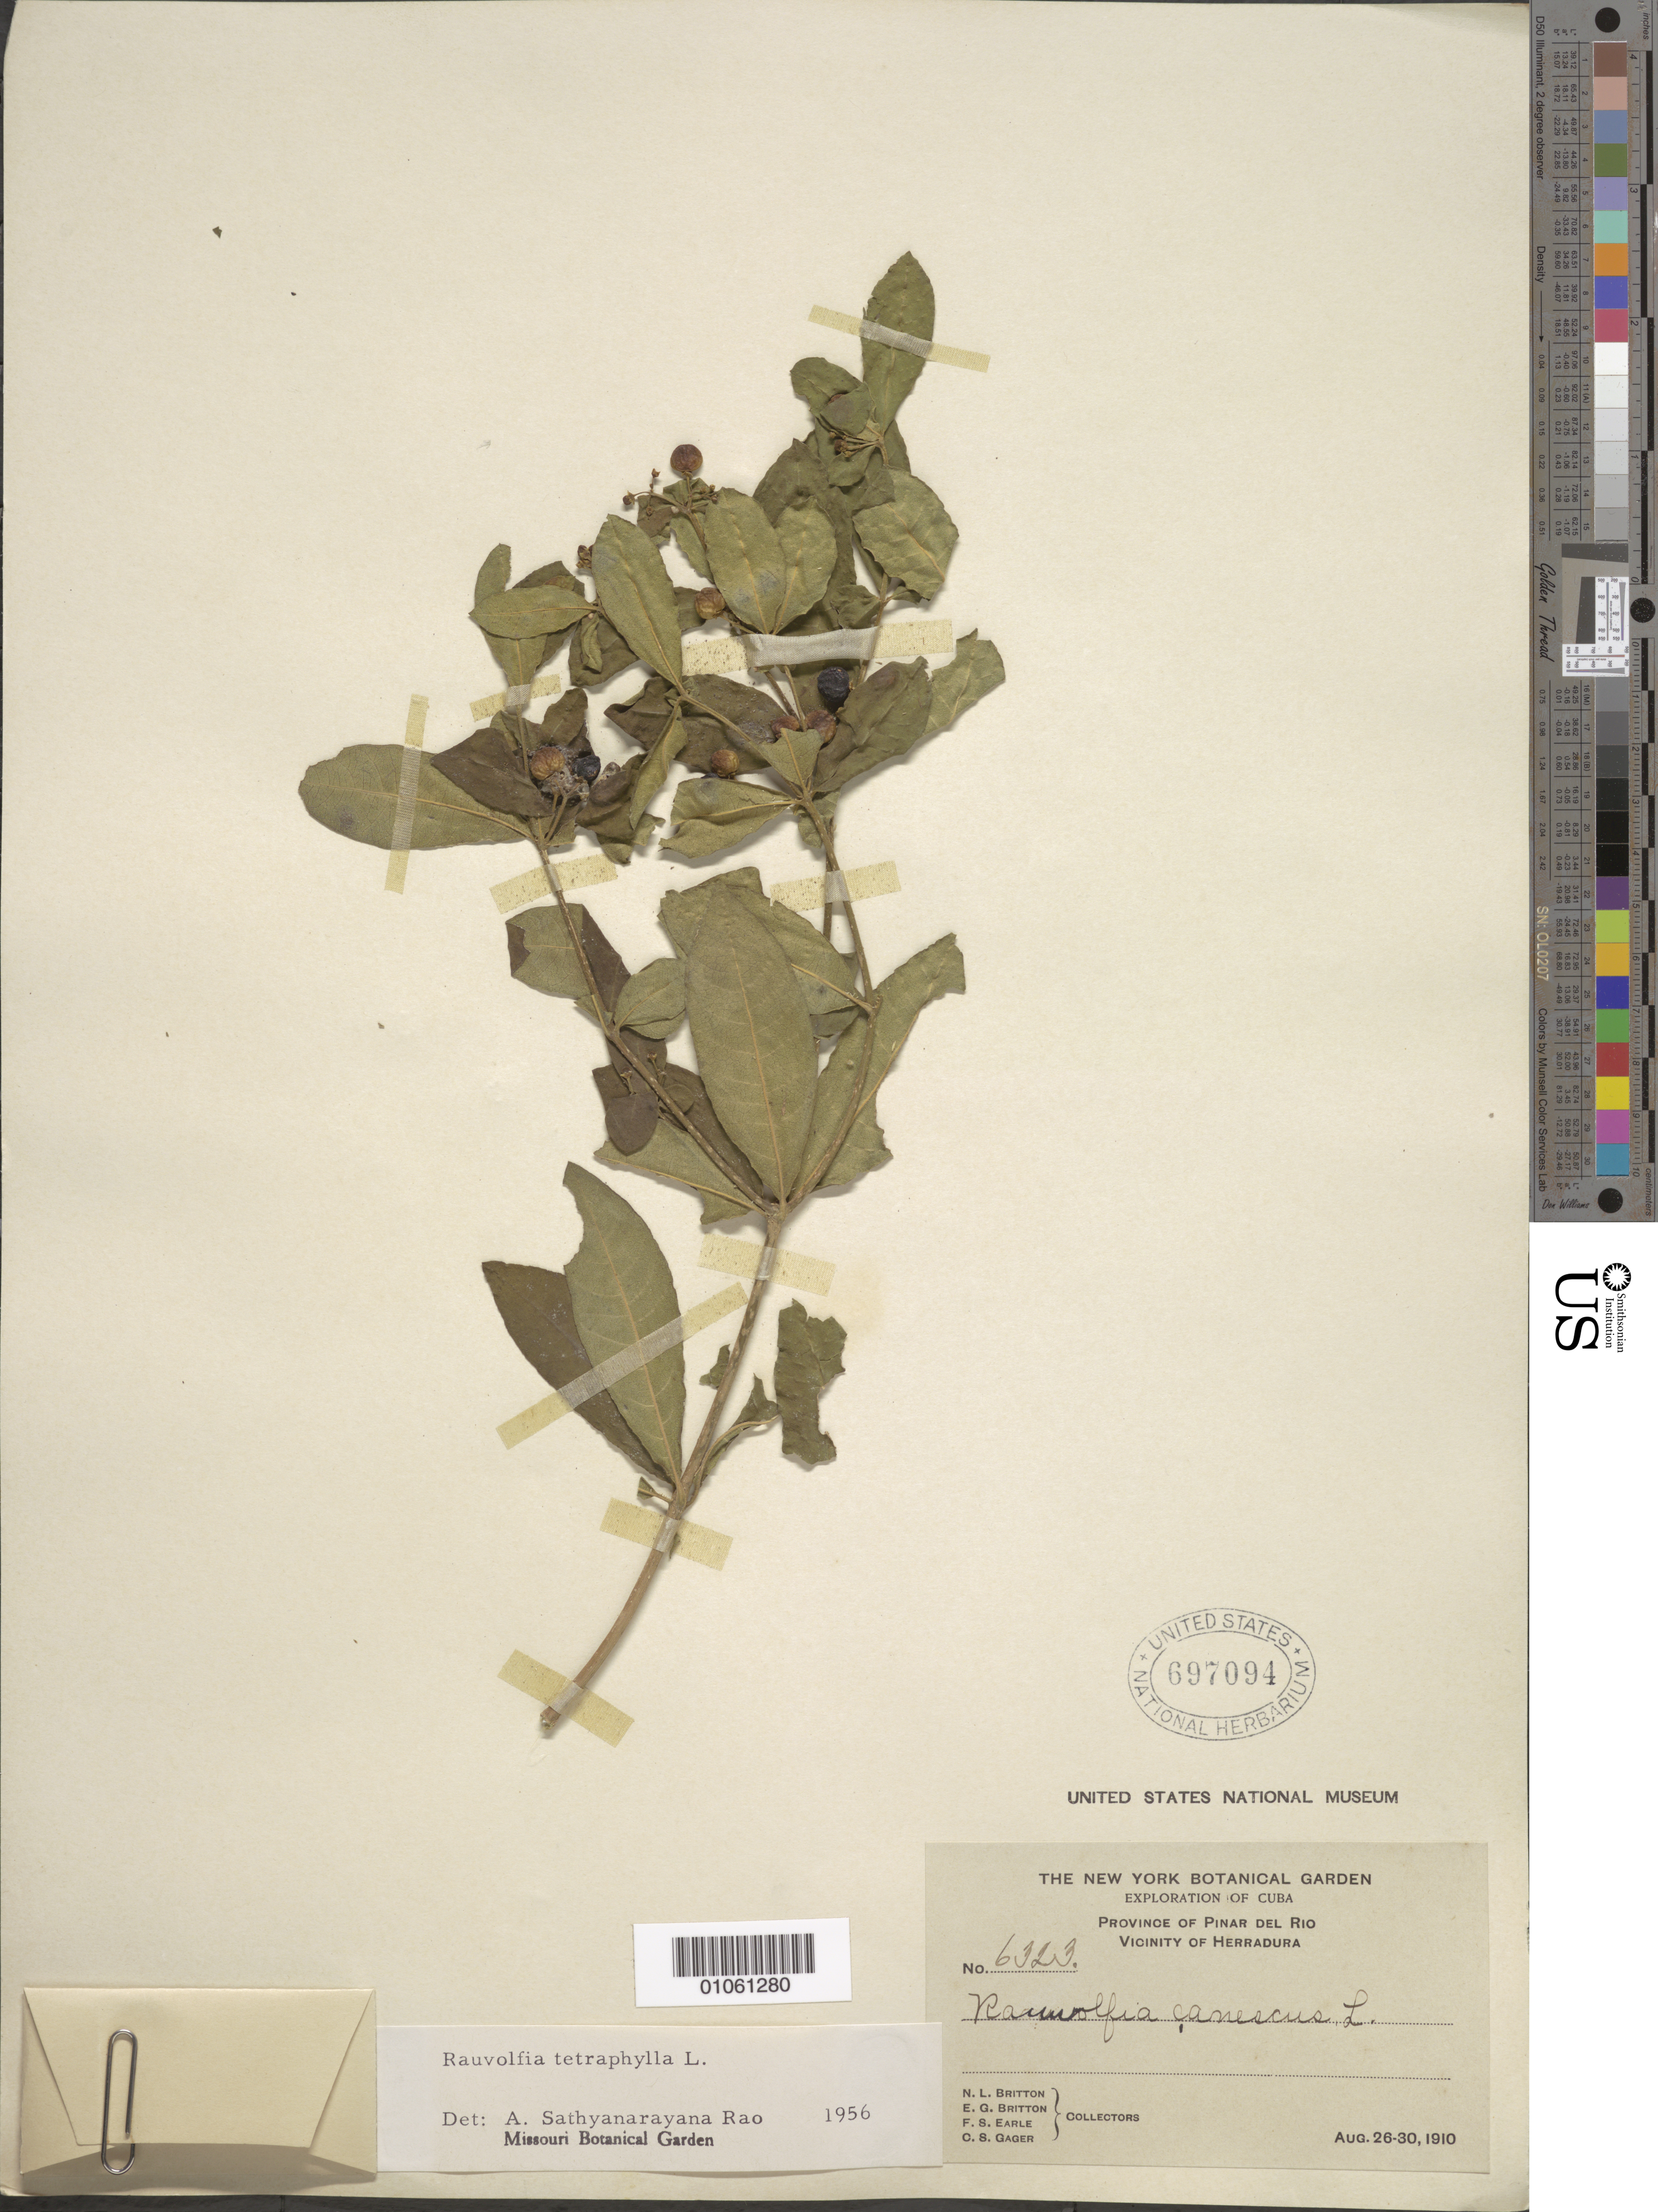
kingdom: Plantae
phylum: Tracheophyta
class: Magnoliopsida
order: Gentianales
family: Apocynaceae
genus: Rauvolfia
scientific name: Rauvolfia tetraphylla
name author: L.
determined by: Rao, A. S.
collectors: N. Britton, E. G. Britton, F. S. Earle & C. Gager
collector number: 6323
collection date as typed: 26 Aug 1910 to 30 Aug 1910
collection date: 1910-08-26/1910-08-30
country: Cuba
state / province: Pinar del Rio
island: Cuba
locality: Herradura vicinity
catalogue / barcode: US 697094